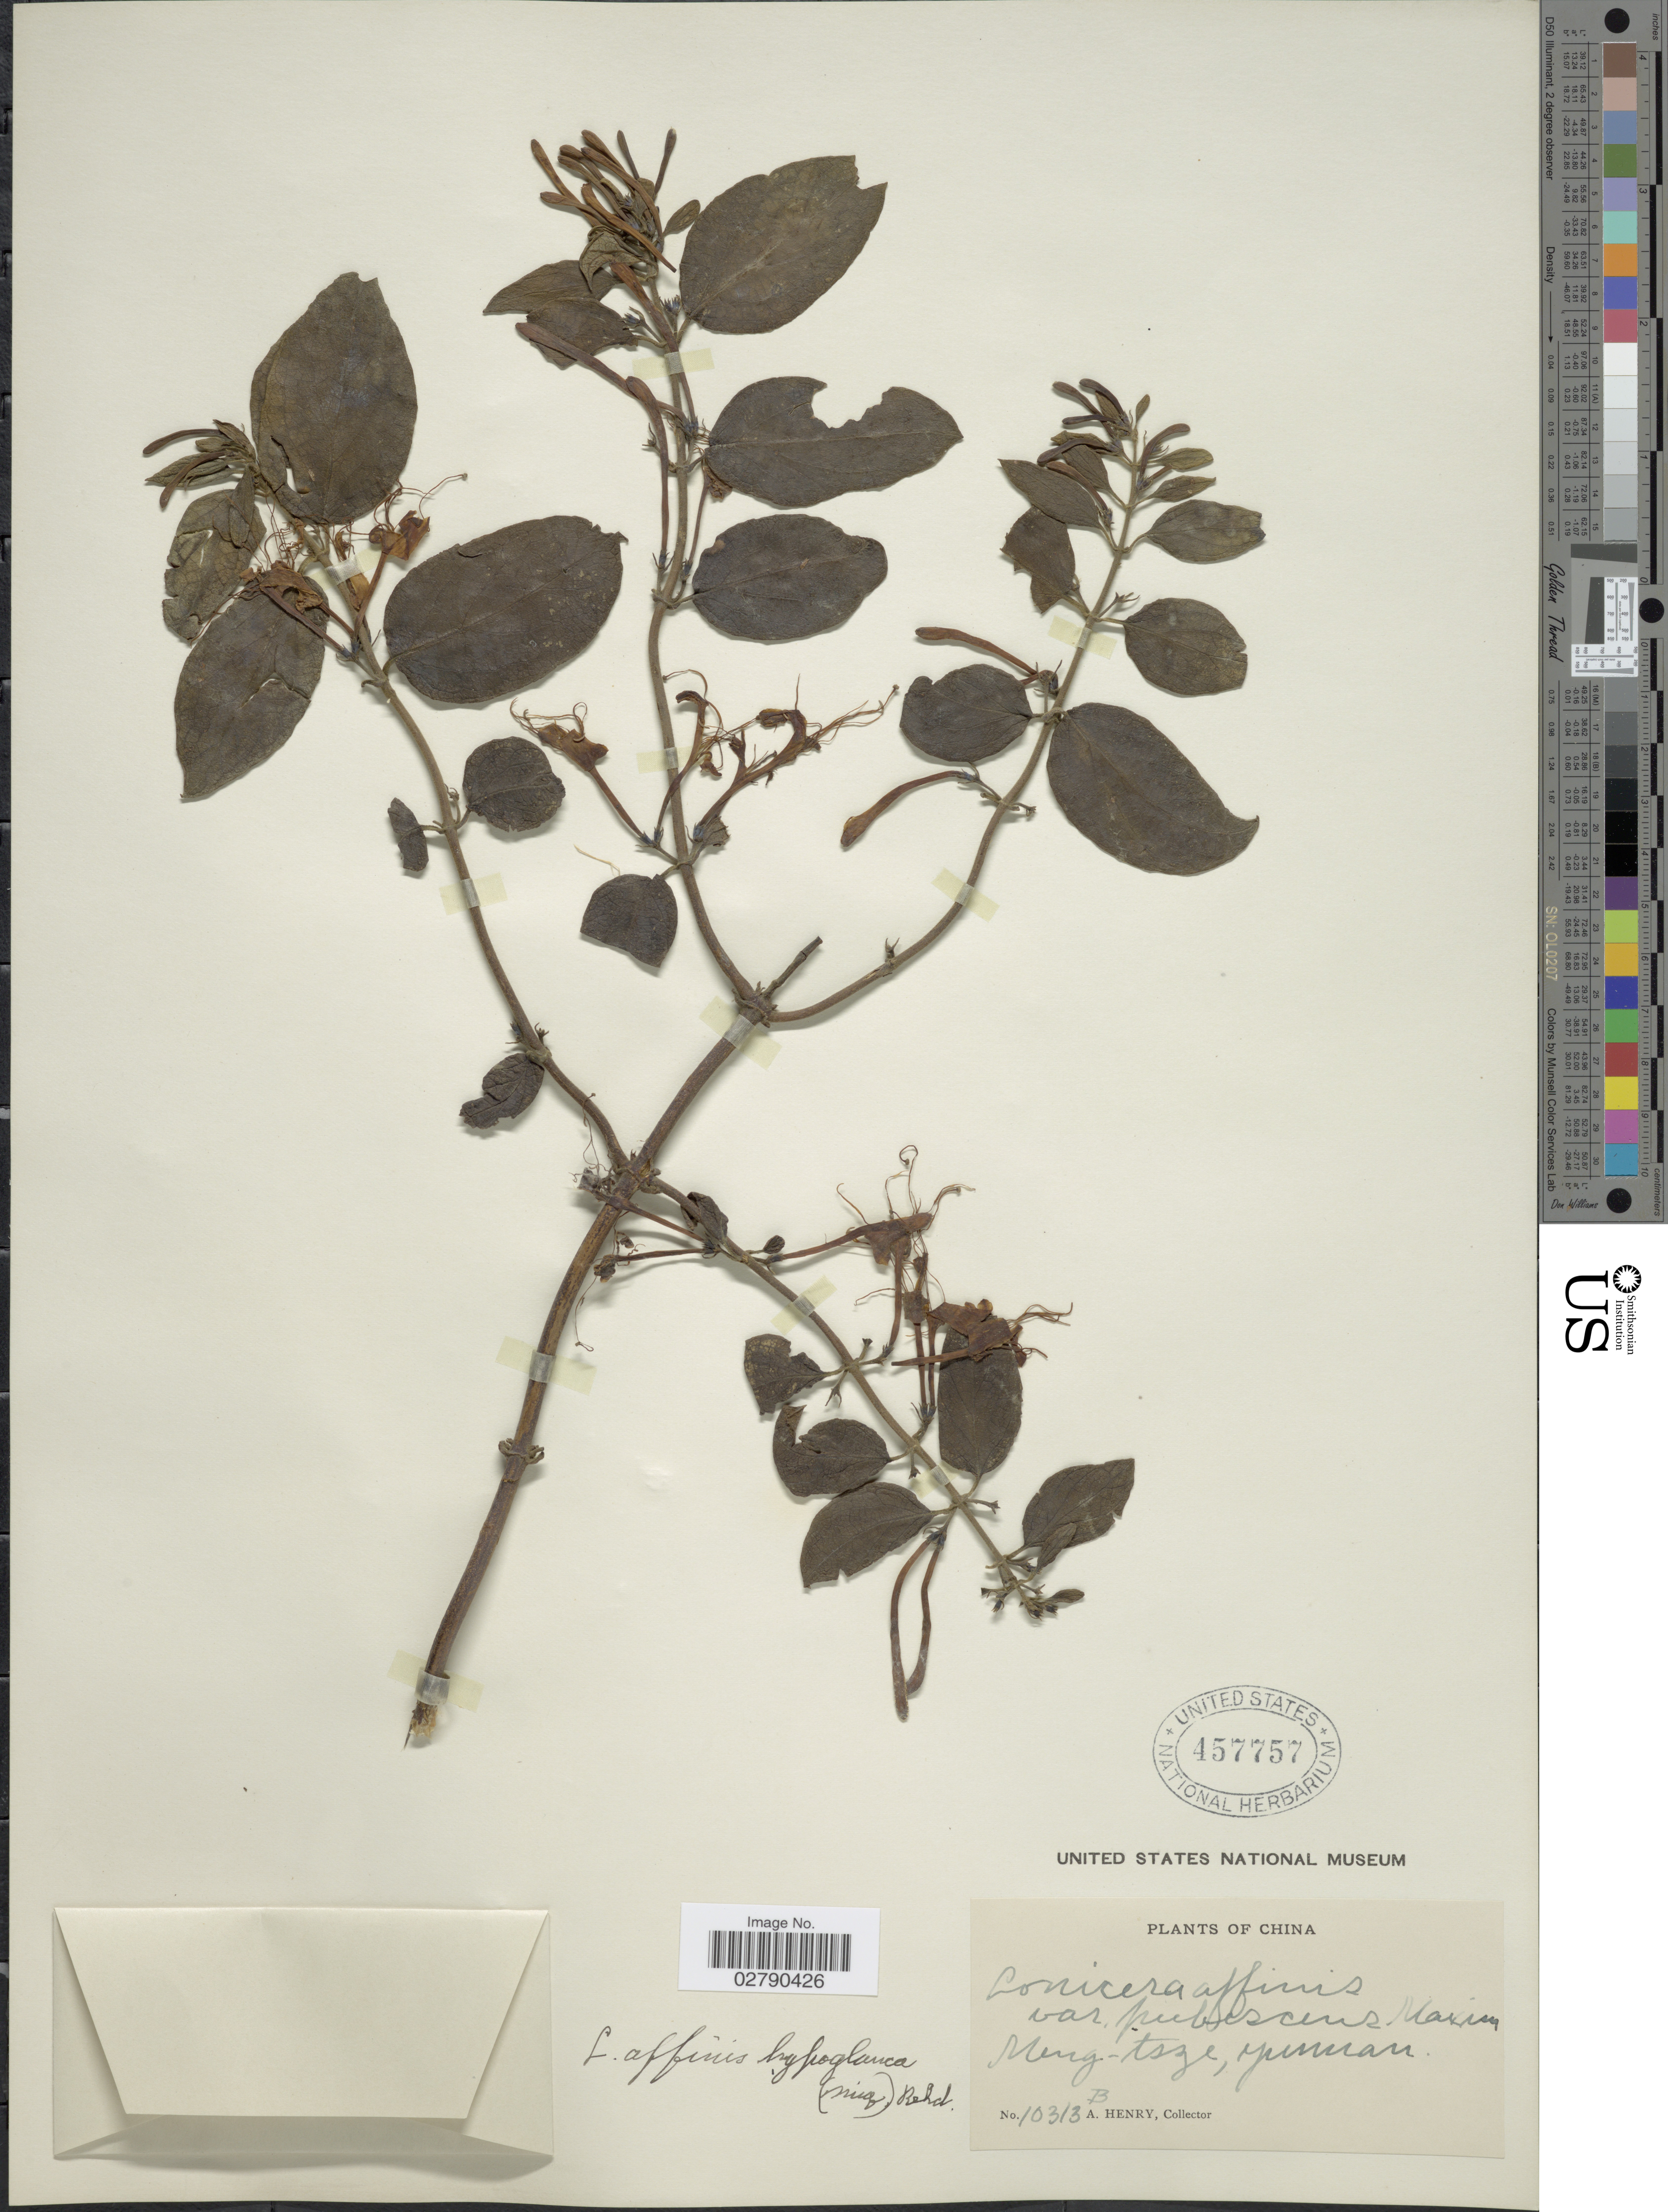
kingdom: Plantae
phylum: Tracheophyta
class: Magnoliopsida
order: Dipsacales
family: Caprifoliaceae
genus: Lonicera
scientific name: Lonicera affinis var. hypoglauca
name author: (Miq.) Rehder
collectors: A. Henry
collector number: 10313 B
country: China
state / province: Yunnan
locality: Meng-tsze.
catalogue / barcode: US 457757